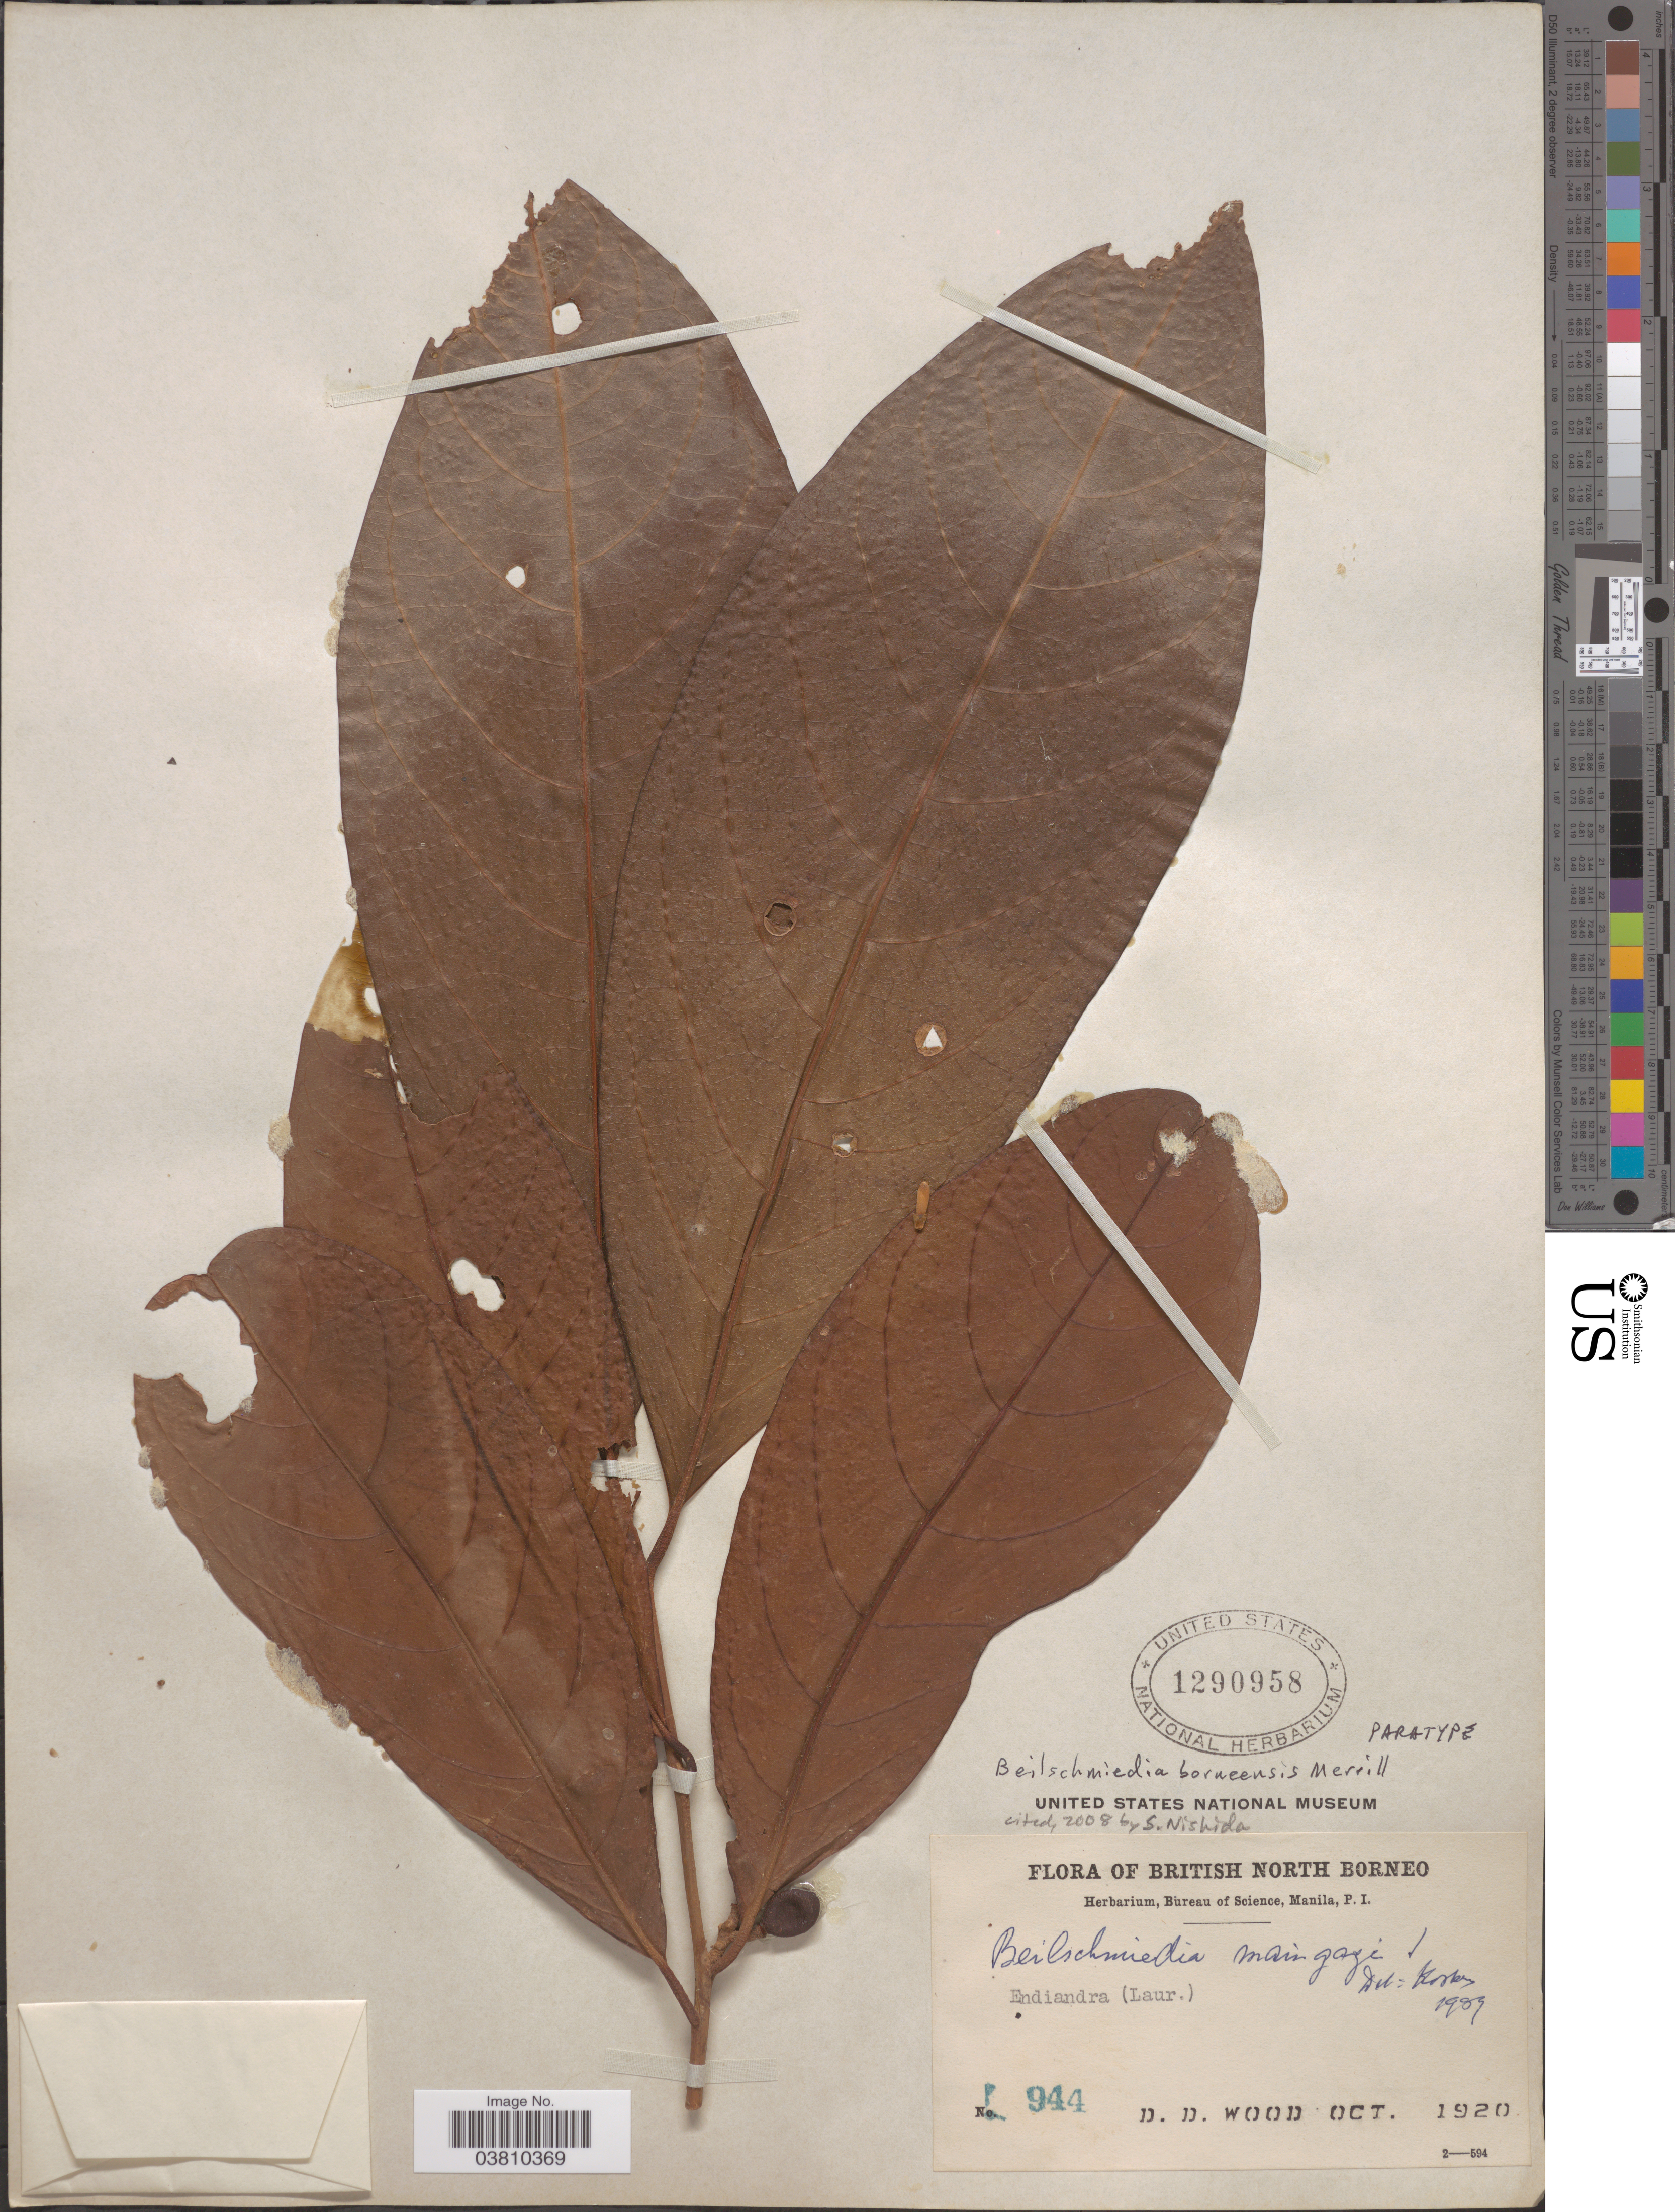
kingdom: Plantae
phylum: Tracheophyta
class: Magnoliopsida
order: Laurales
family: Lauraceae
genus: Beilschmiedia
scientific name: Beilschmiedia maingayi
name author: Hook. f.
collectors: D. Wood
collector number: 944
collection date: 1920-10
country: Malaysia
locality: British North Borneo.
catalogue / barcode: US 1290958